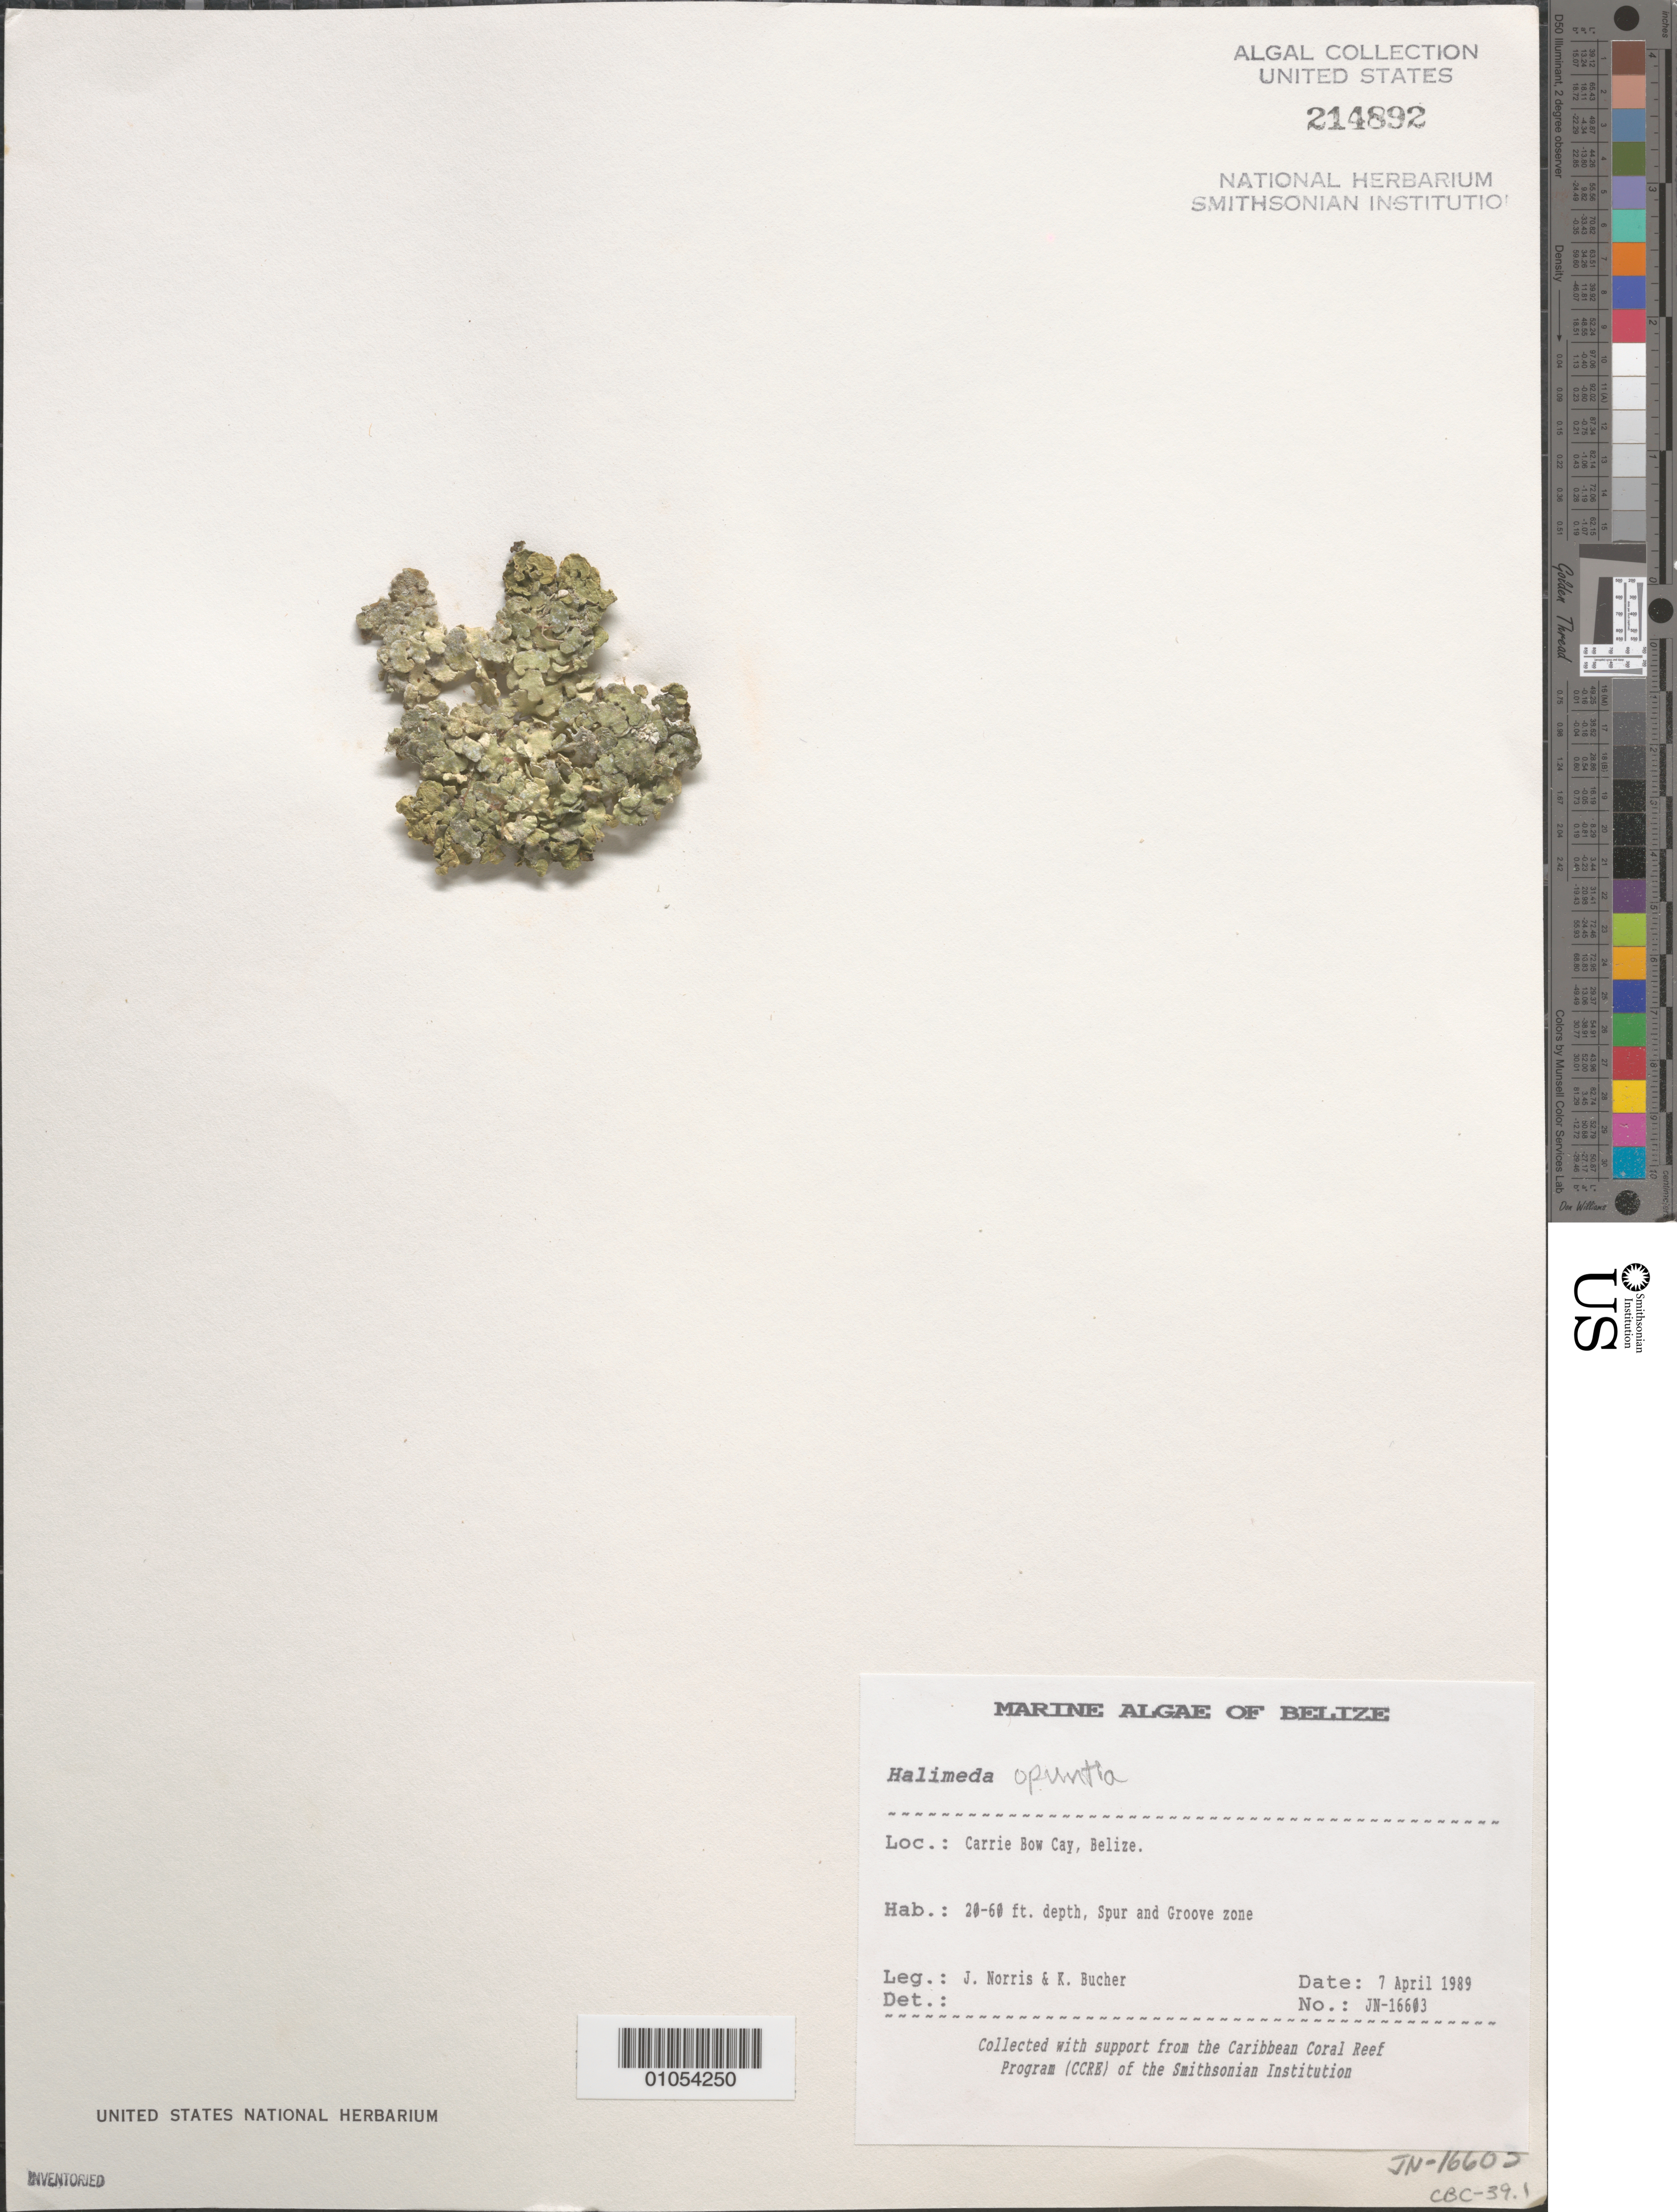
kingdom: Plantae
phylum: Chlorophyta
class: Ulvophyceae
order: Bryopsidales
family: Halimedaceae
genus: Halimeda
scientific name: Halimeda opuntia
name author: (L.) J.V.Lamouroux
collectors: J. N. Norris & K. E. Bucher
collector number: JN-16603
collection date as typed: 07 Apr 1989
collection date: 1989-04-07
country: Belize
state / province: Stann Creek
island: Carrie Bow Cay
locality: Off Carrie Bow Cay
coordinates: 16 48'N, 88 05'W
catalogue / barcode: US 214892